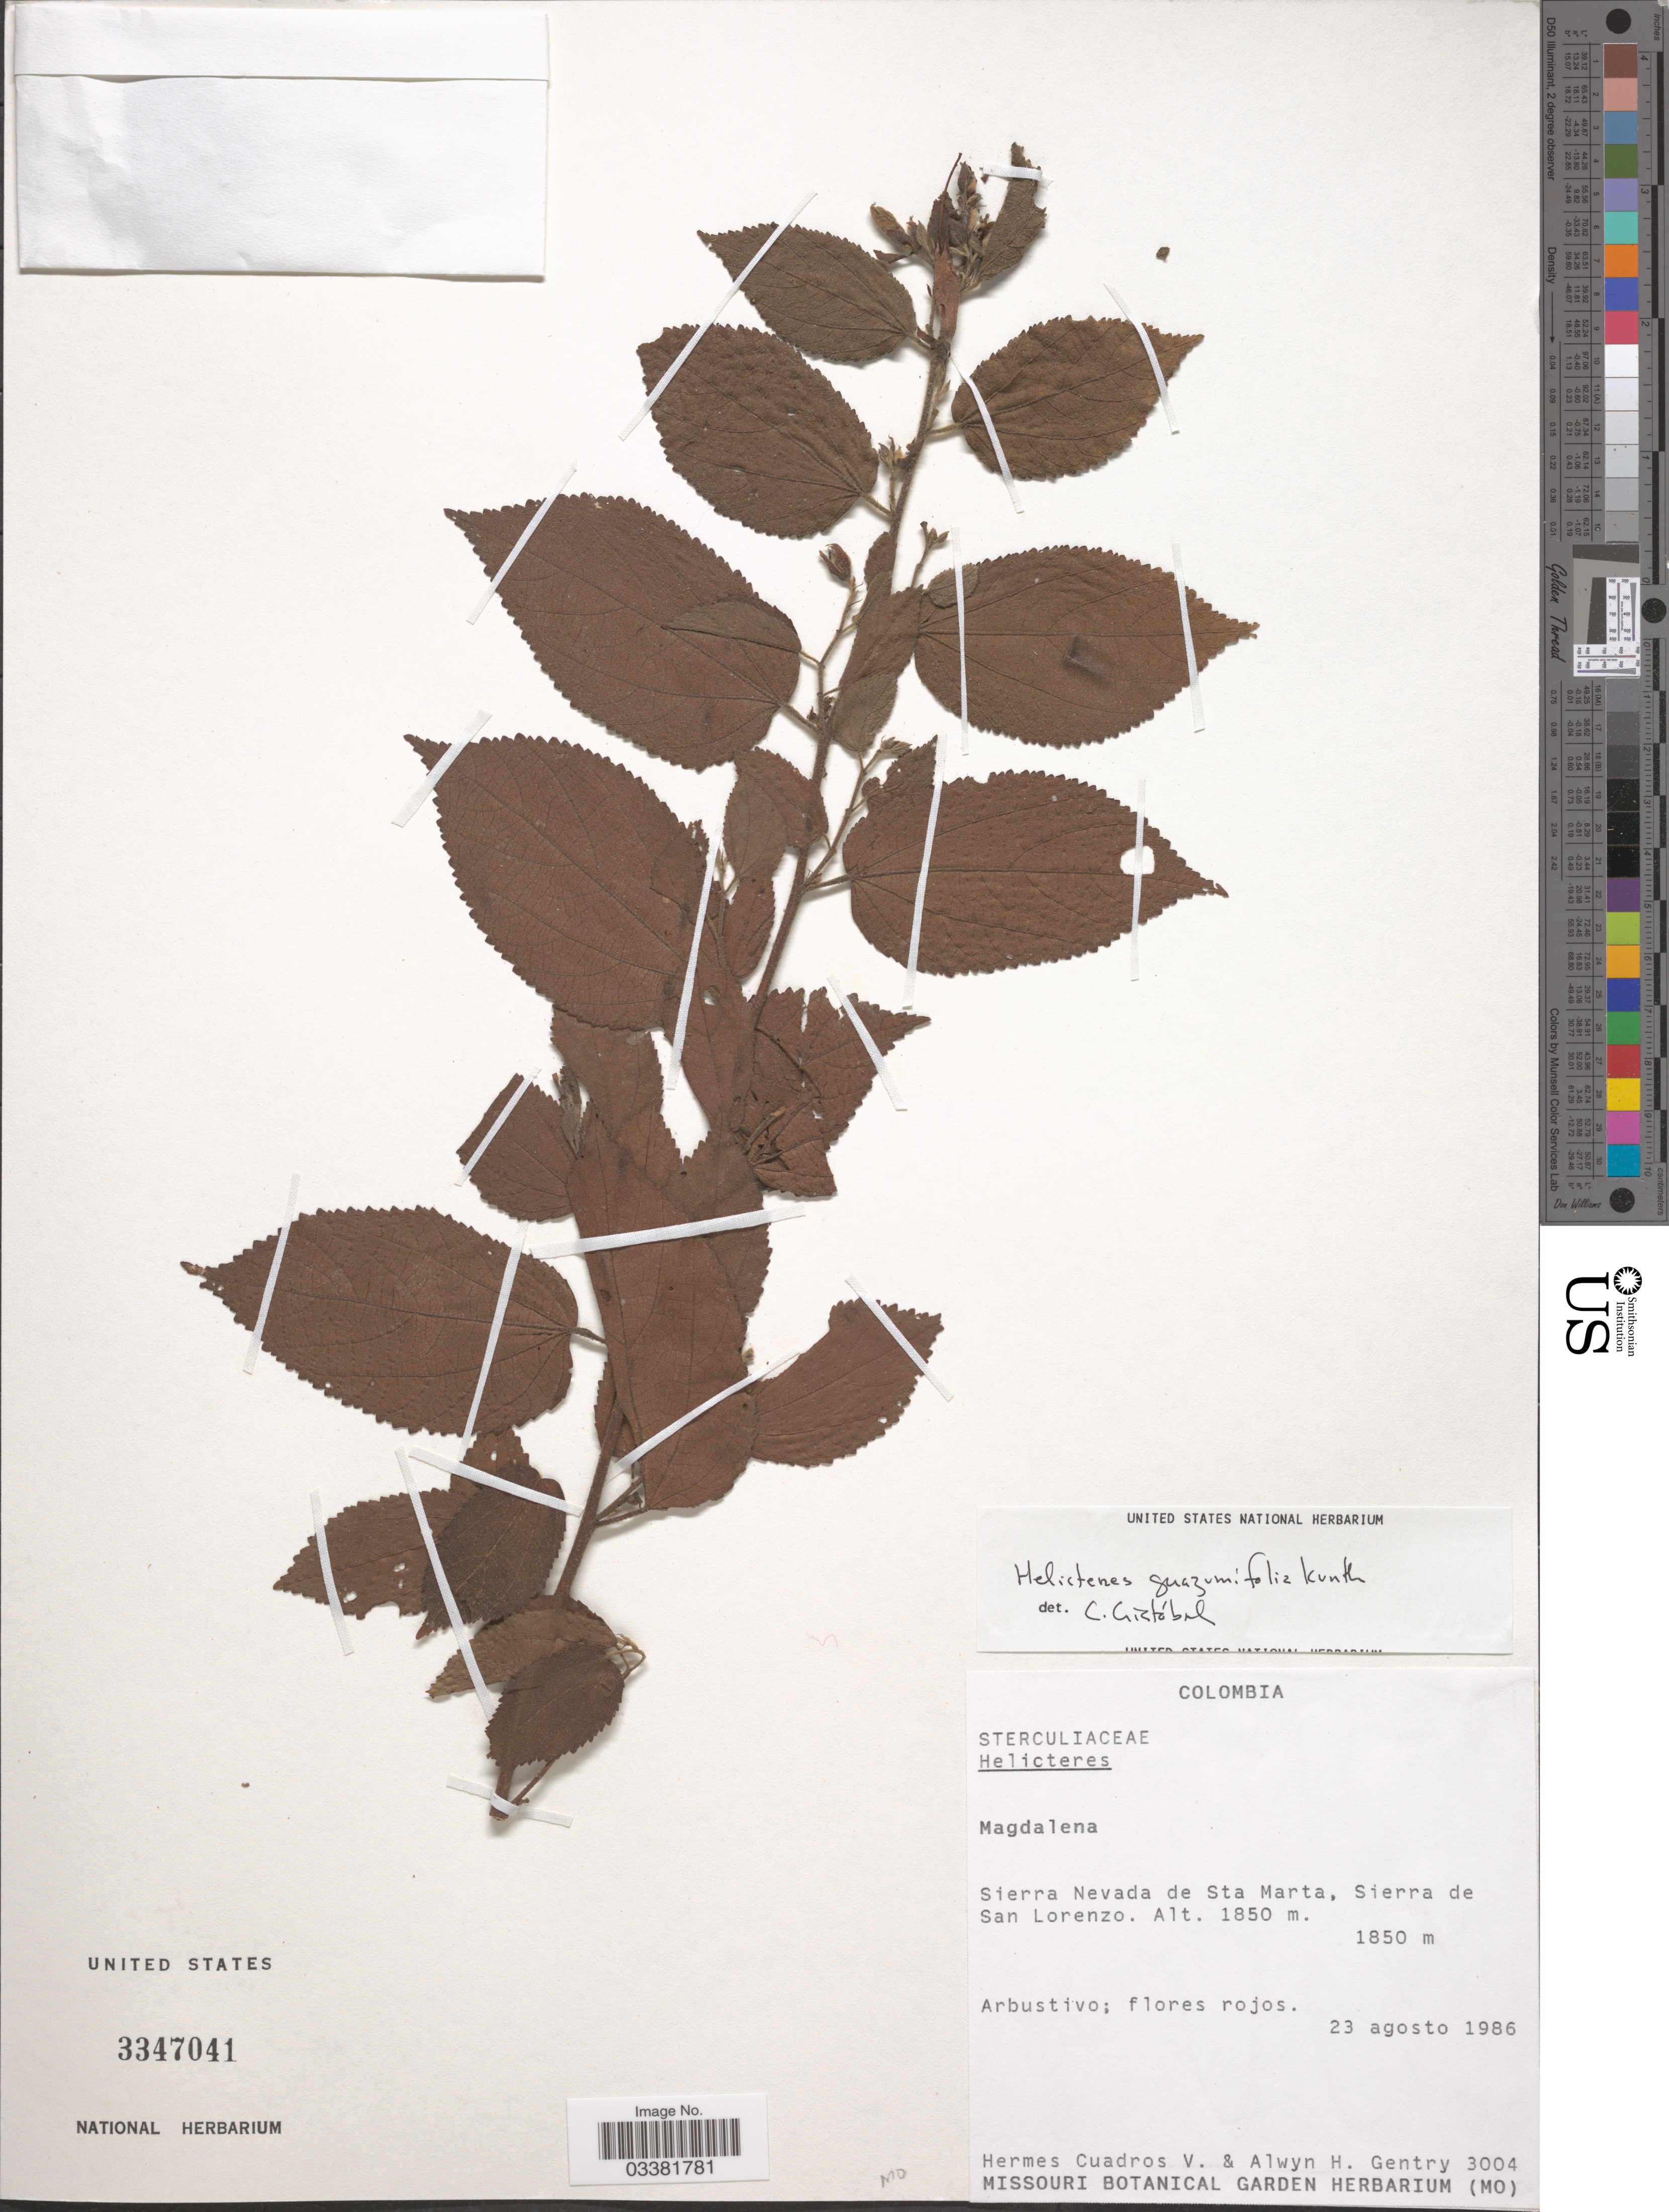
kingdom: Plantae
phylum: Tracheophyta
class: Magnoliopsida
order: Malvales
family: Malvaceae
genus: Helicteres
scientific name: Helicteres guazumifolia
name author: Kunth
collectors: H. Cuadros & A. H. Gentry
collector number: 3004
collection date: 1986-08-23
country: Colombia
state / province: Magdalena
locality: Sierra Nevada de Sta Marta, Sierra de San Lorenzo.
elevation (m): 1850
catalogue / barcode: US 3347041